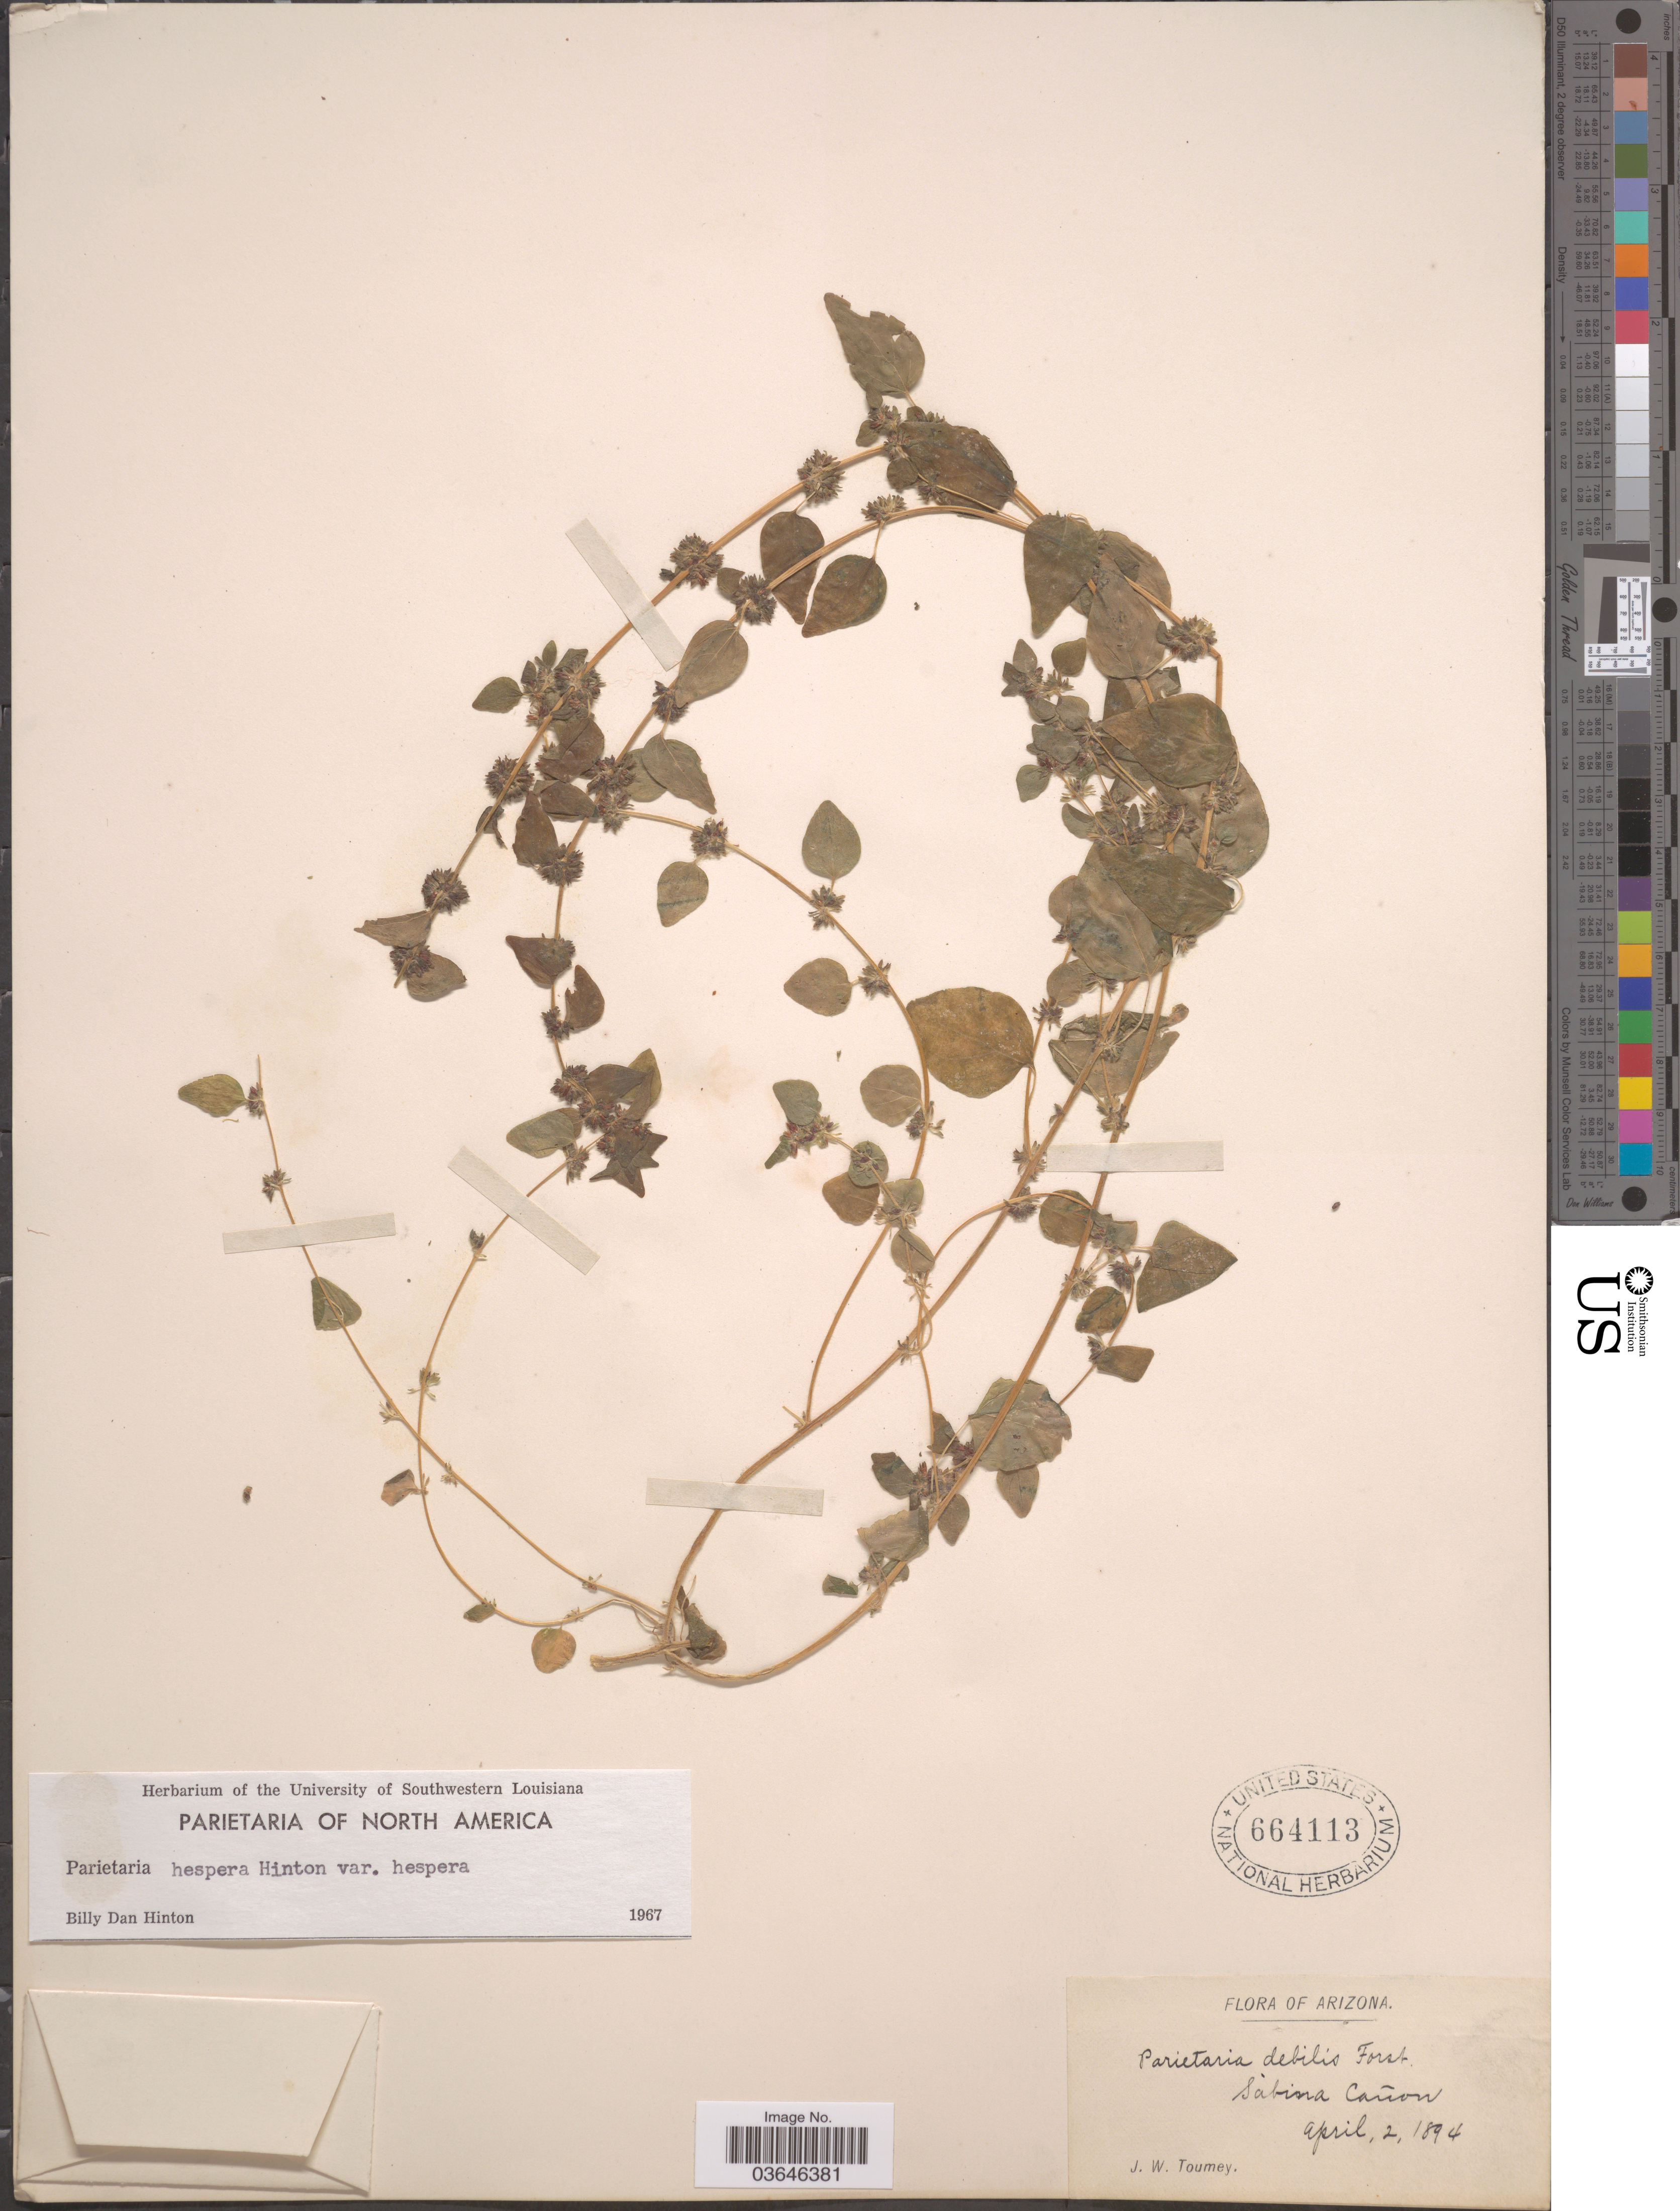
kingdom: Plantae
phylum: Tracheophyta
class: Magnoliopsida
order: Rosales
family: Urticaceae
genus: Parietaria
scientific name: Parietaria hespera var. hespera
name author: Hinton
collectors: J. W. Toumey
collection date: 1894-04-02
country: United States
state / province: Arizona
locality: Sabina Cañon.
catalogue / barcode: US 664113